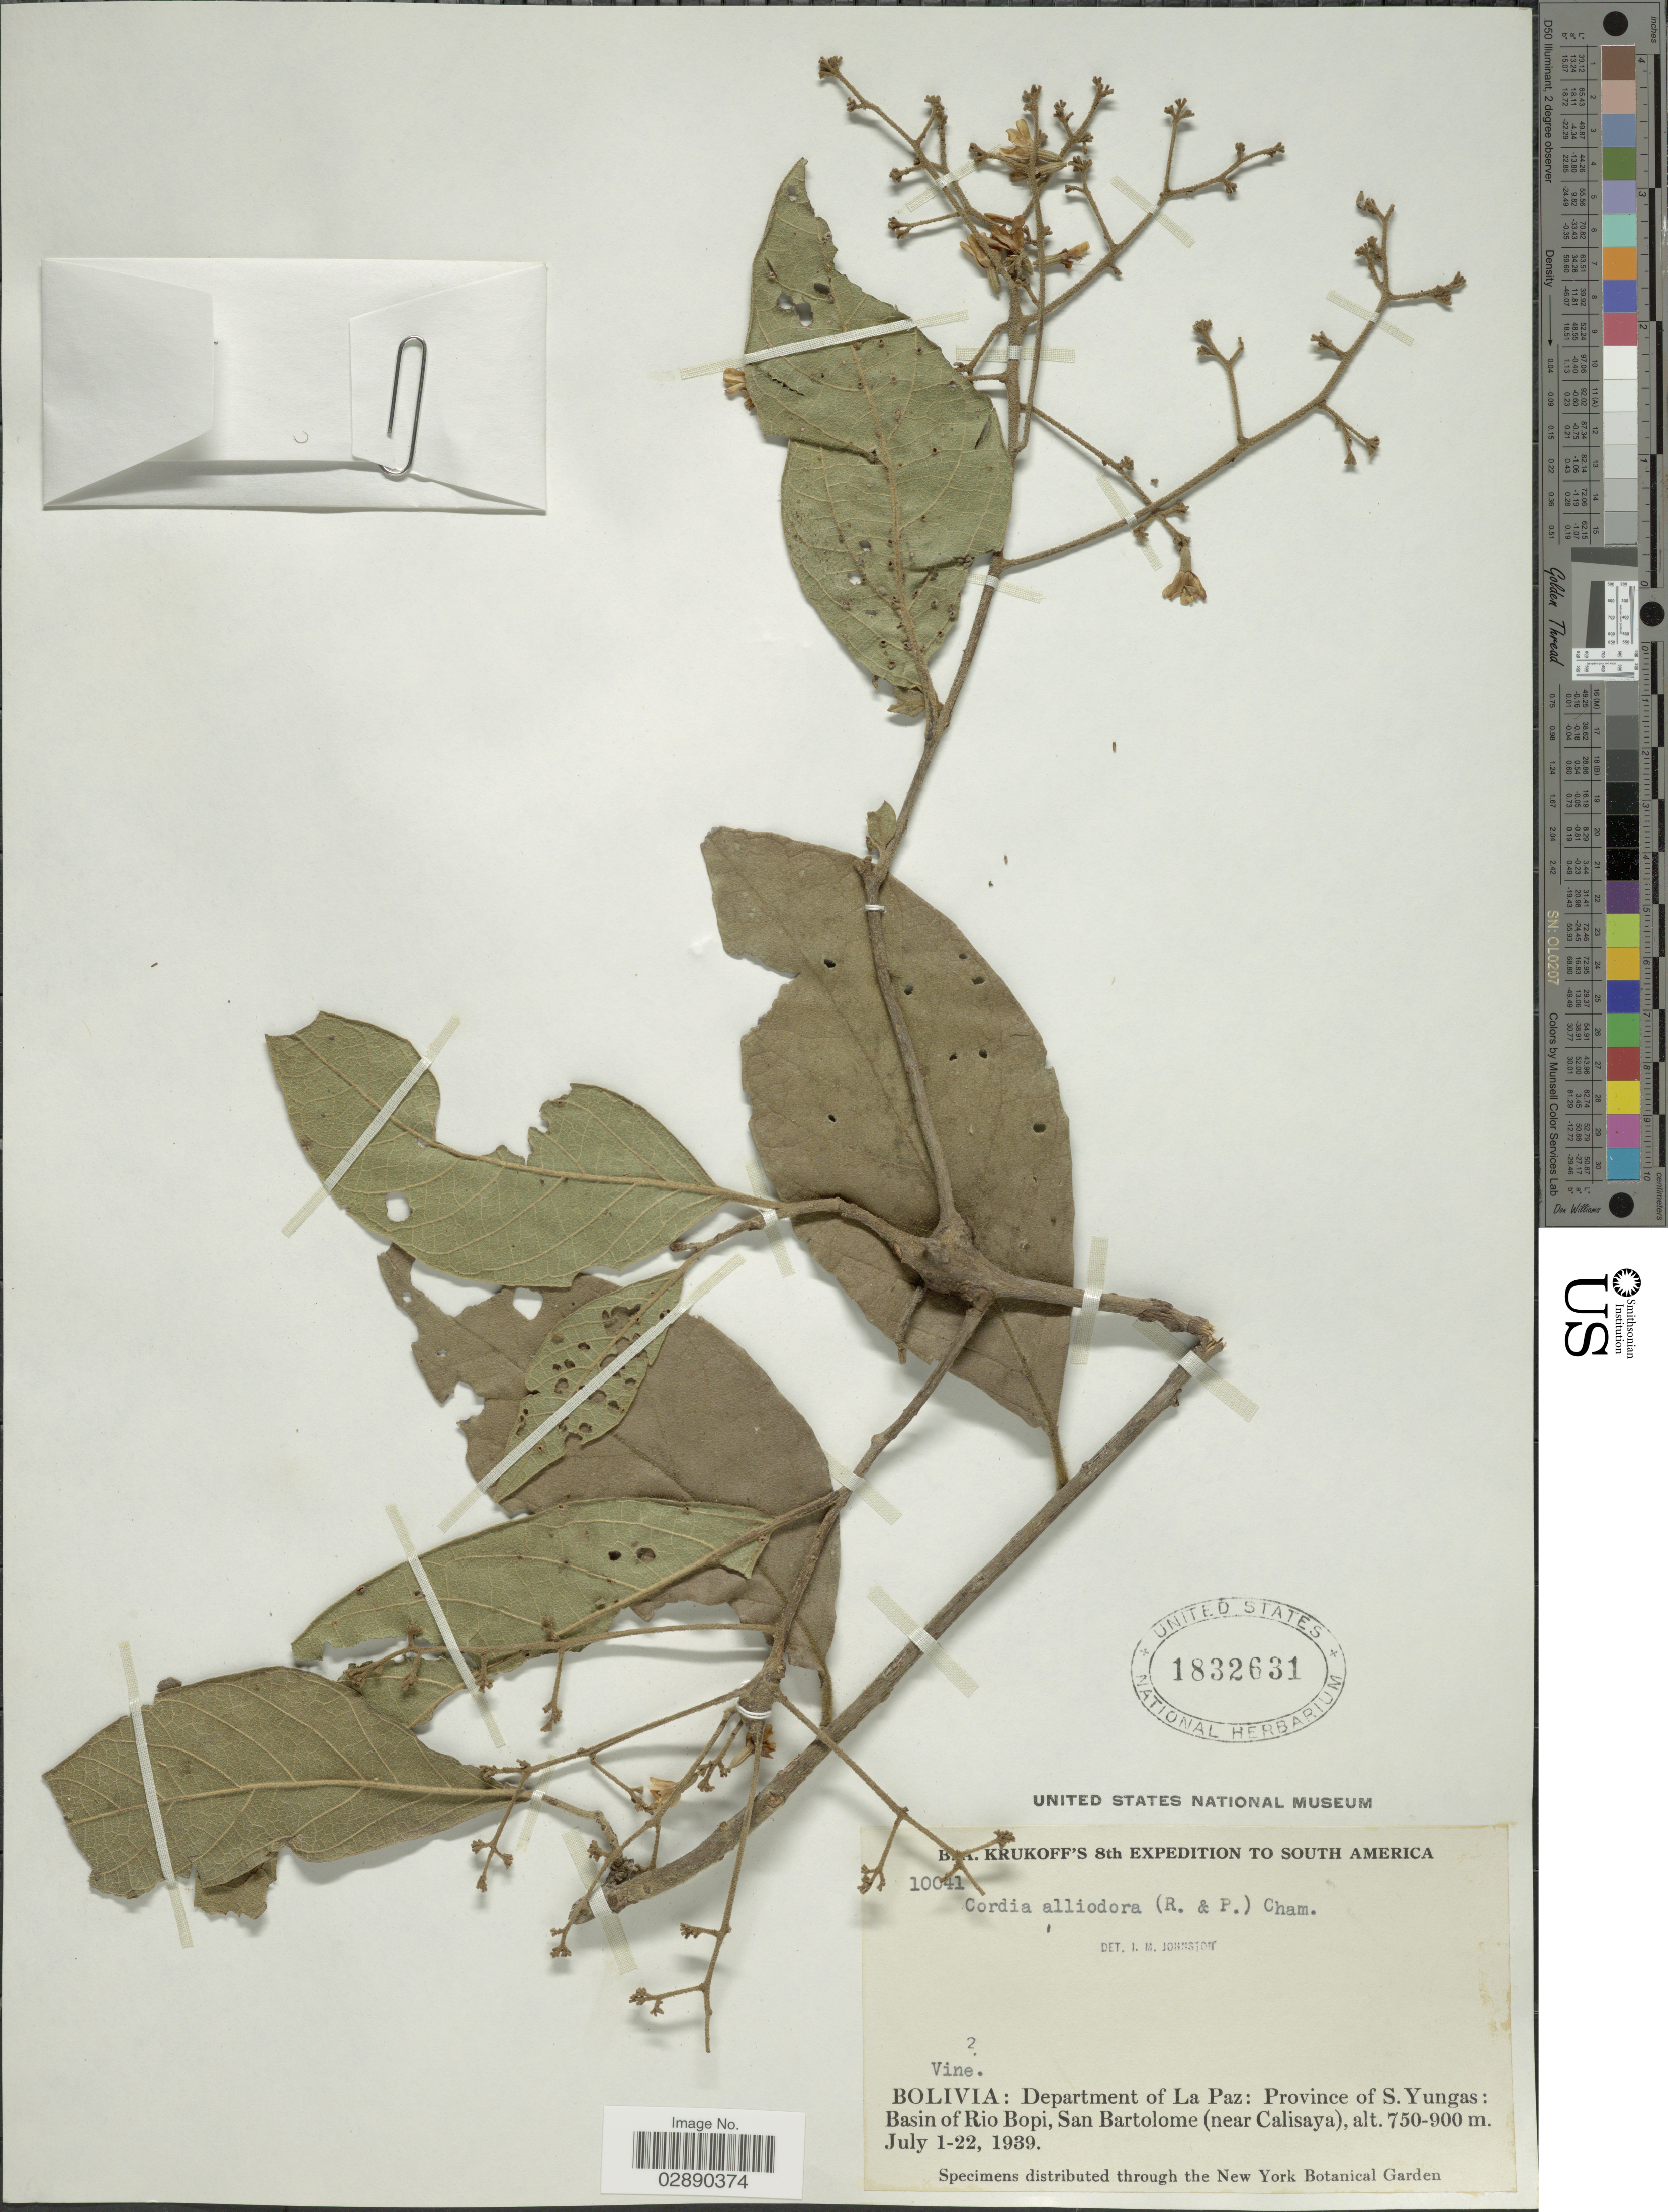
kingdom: Plantae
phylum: Tracheophyta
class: Magnoliopsida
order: Boraginales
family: Cordiaceae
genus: Cordia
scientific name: Cordia alliodora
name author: (Ruiz & Pav.) Oken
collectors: B. A. Krukoff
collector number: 10041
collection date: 1939-07-01/1939-07-22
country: Bolivia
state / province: La Paz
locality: Department of La Paz: Province of S. Yungas: Basin of Rio Bopi, San Bartolome (near Calisaya).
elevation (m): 750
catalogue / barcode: US 1832631